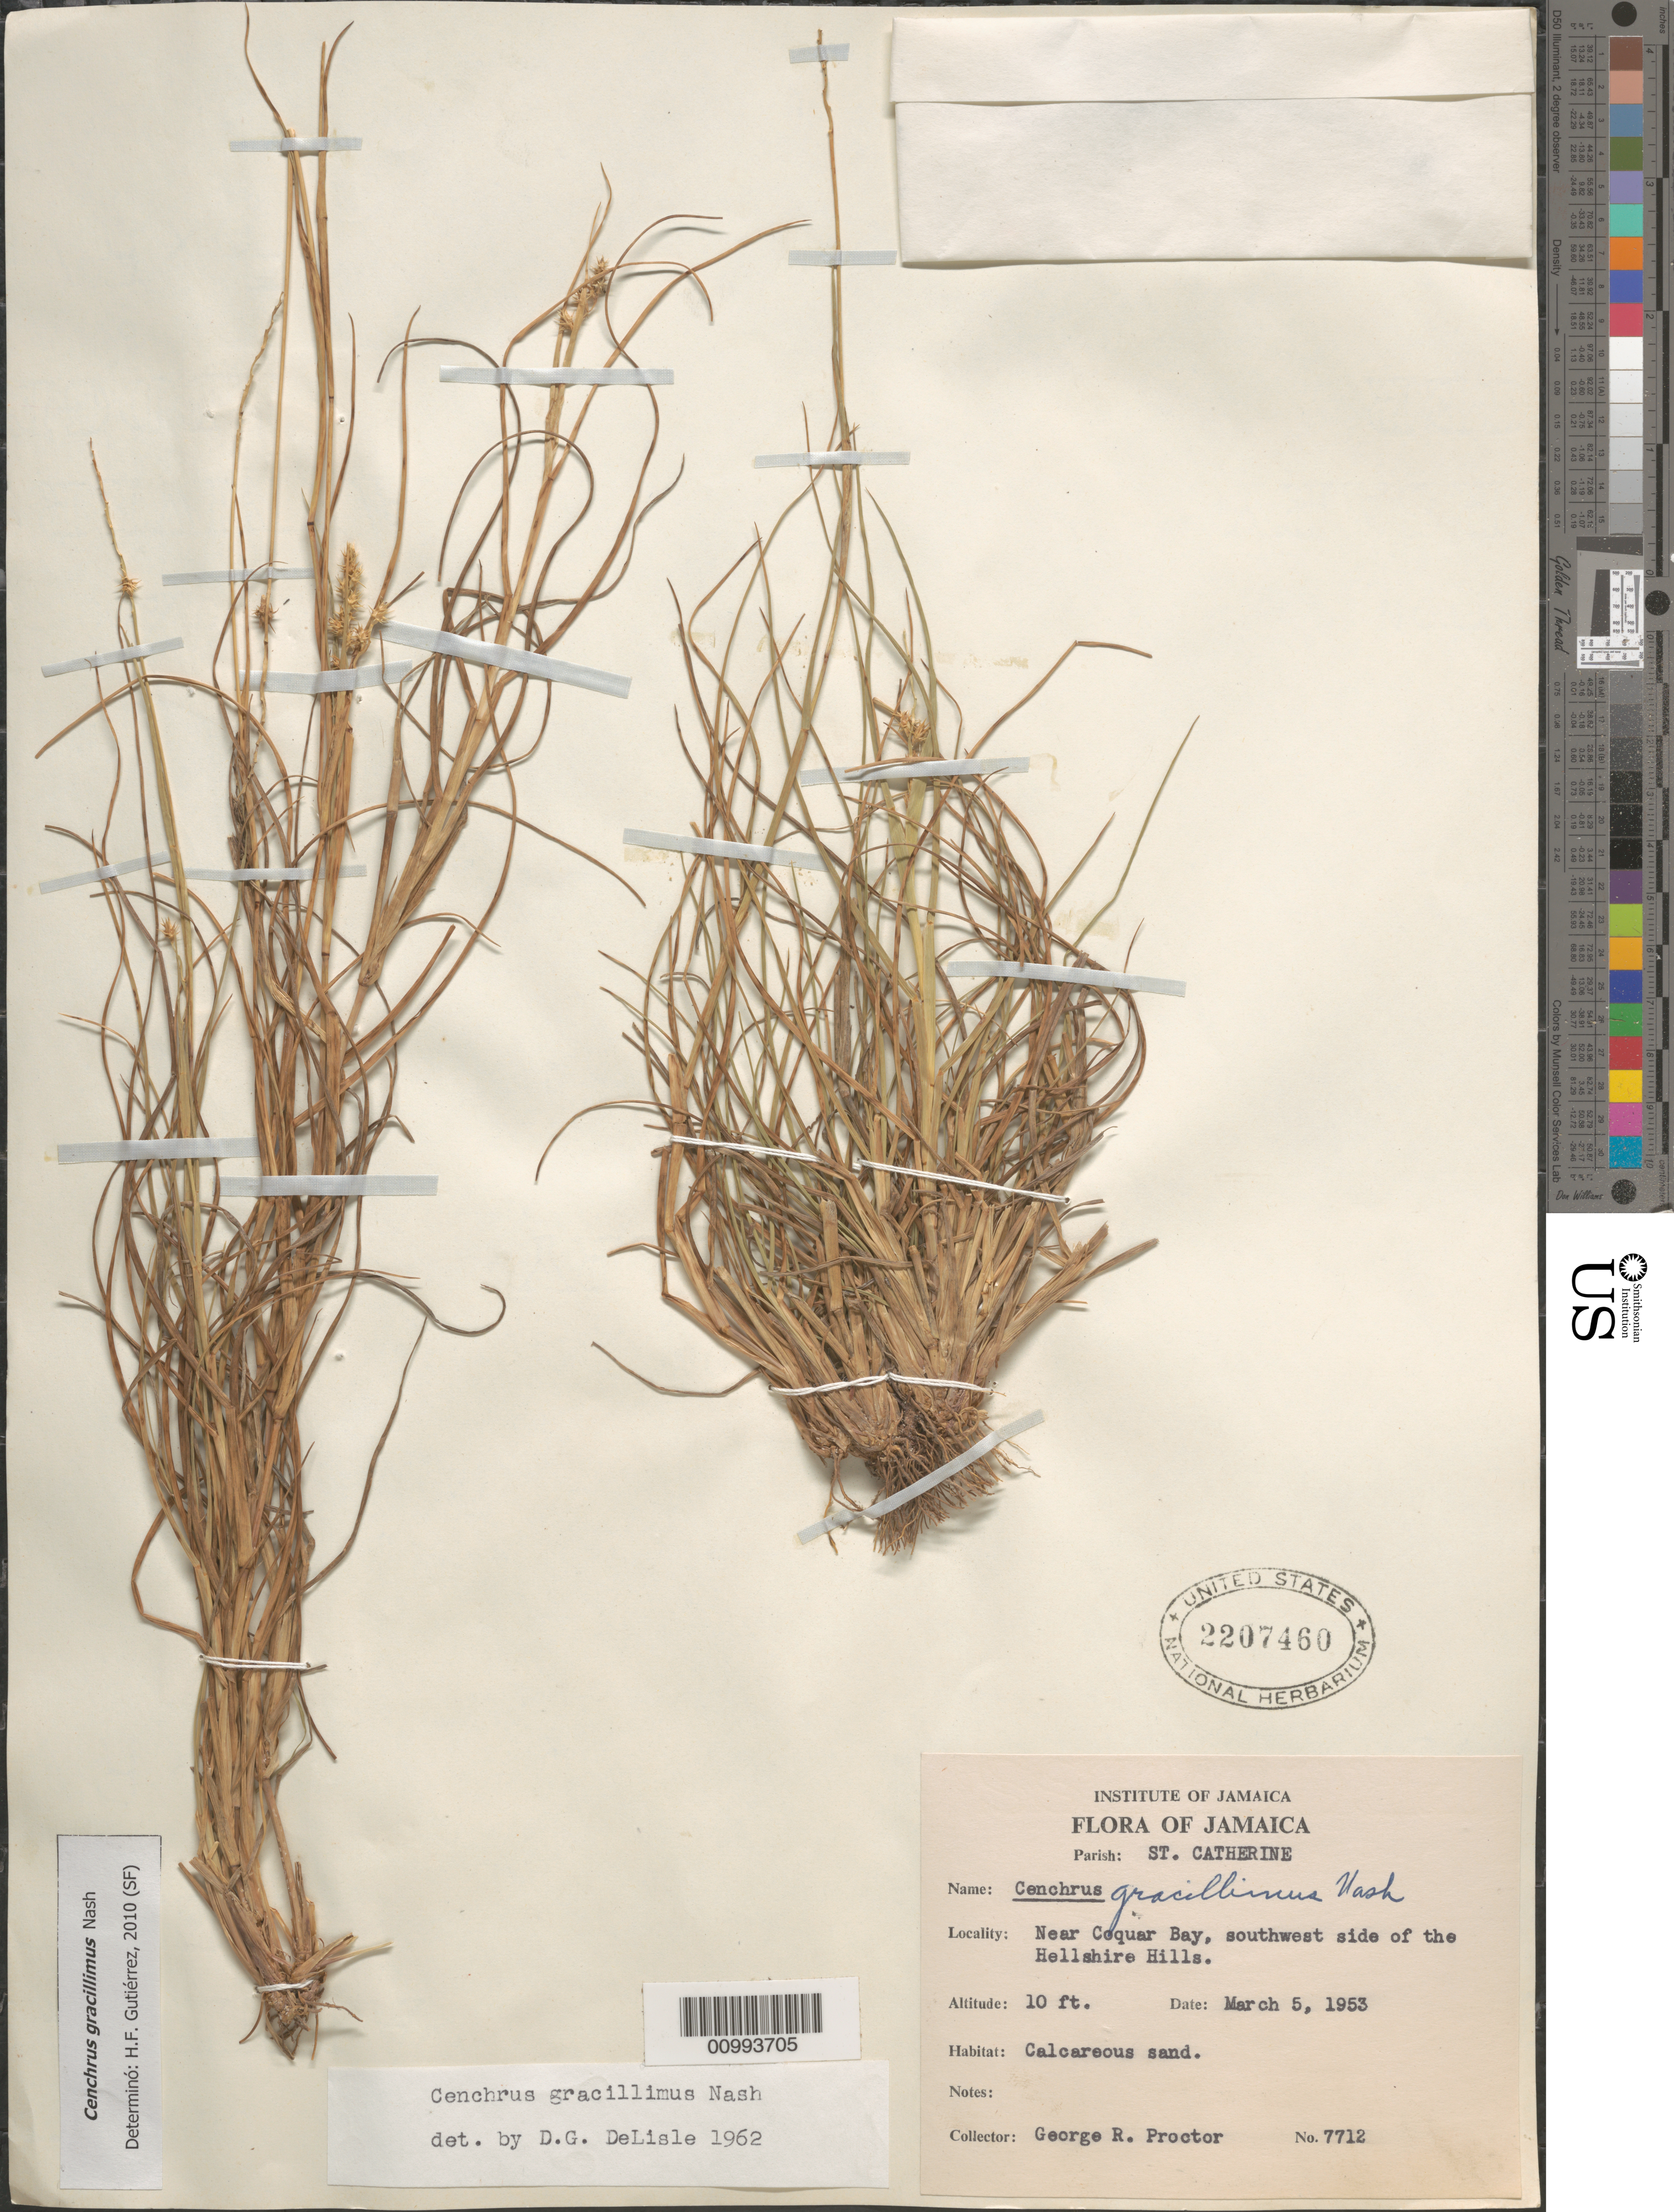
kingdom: Plantae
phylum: Tracheophyta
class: Liliopsida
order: Poales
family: Poaceae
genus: Cenchrus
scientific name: Cenchrus gracillimus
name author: Nash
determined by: Gutiérrez, H. F.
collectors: G. R. Proctor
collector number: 7712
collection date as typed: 05 Mar 1953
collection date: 1953-03-05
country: Jamaica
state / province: Saint Catherine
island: Jamaica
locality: S.W. Hellshire Hills, near Coquar Bay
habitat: Calcareous sand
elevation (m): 3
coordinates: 0 N, 0 E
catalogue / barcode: US 2207460